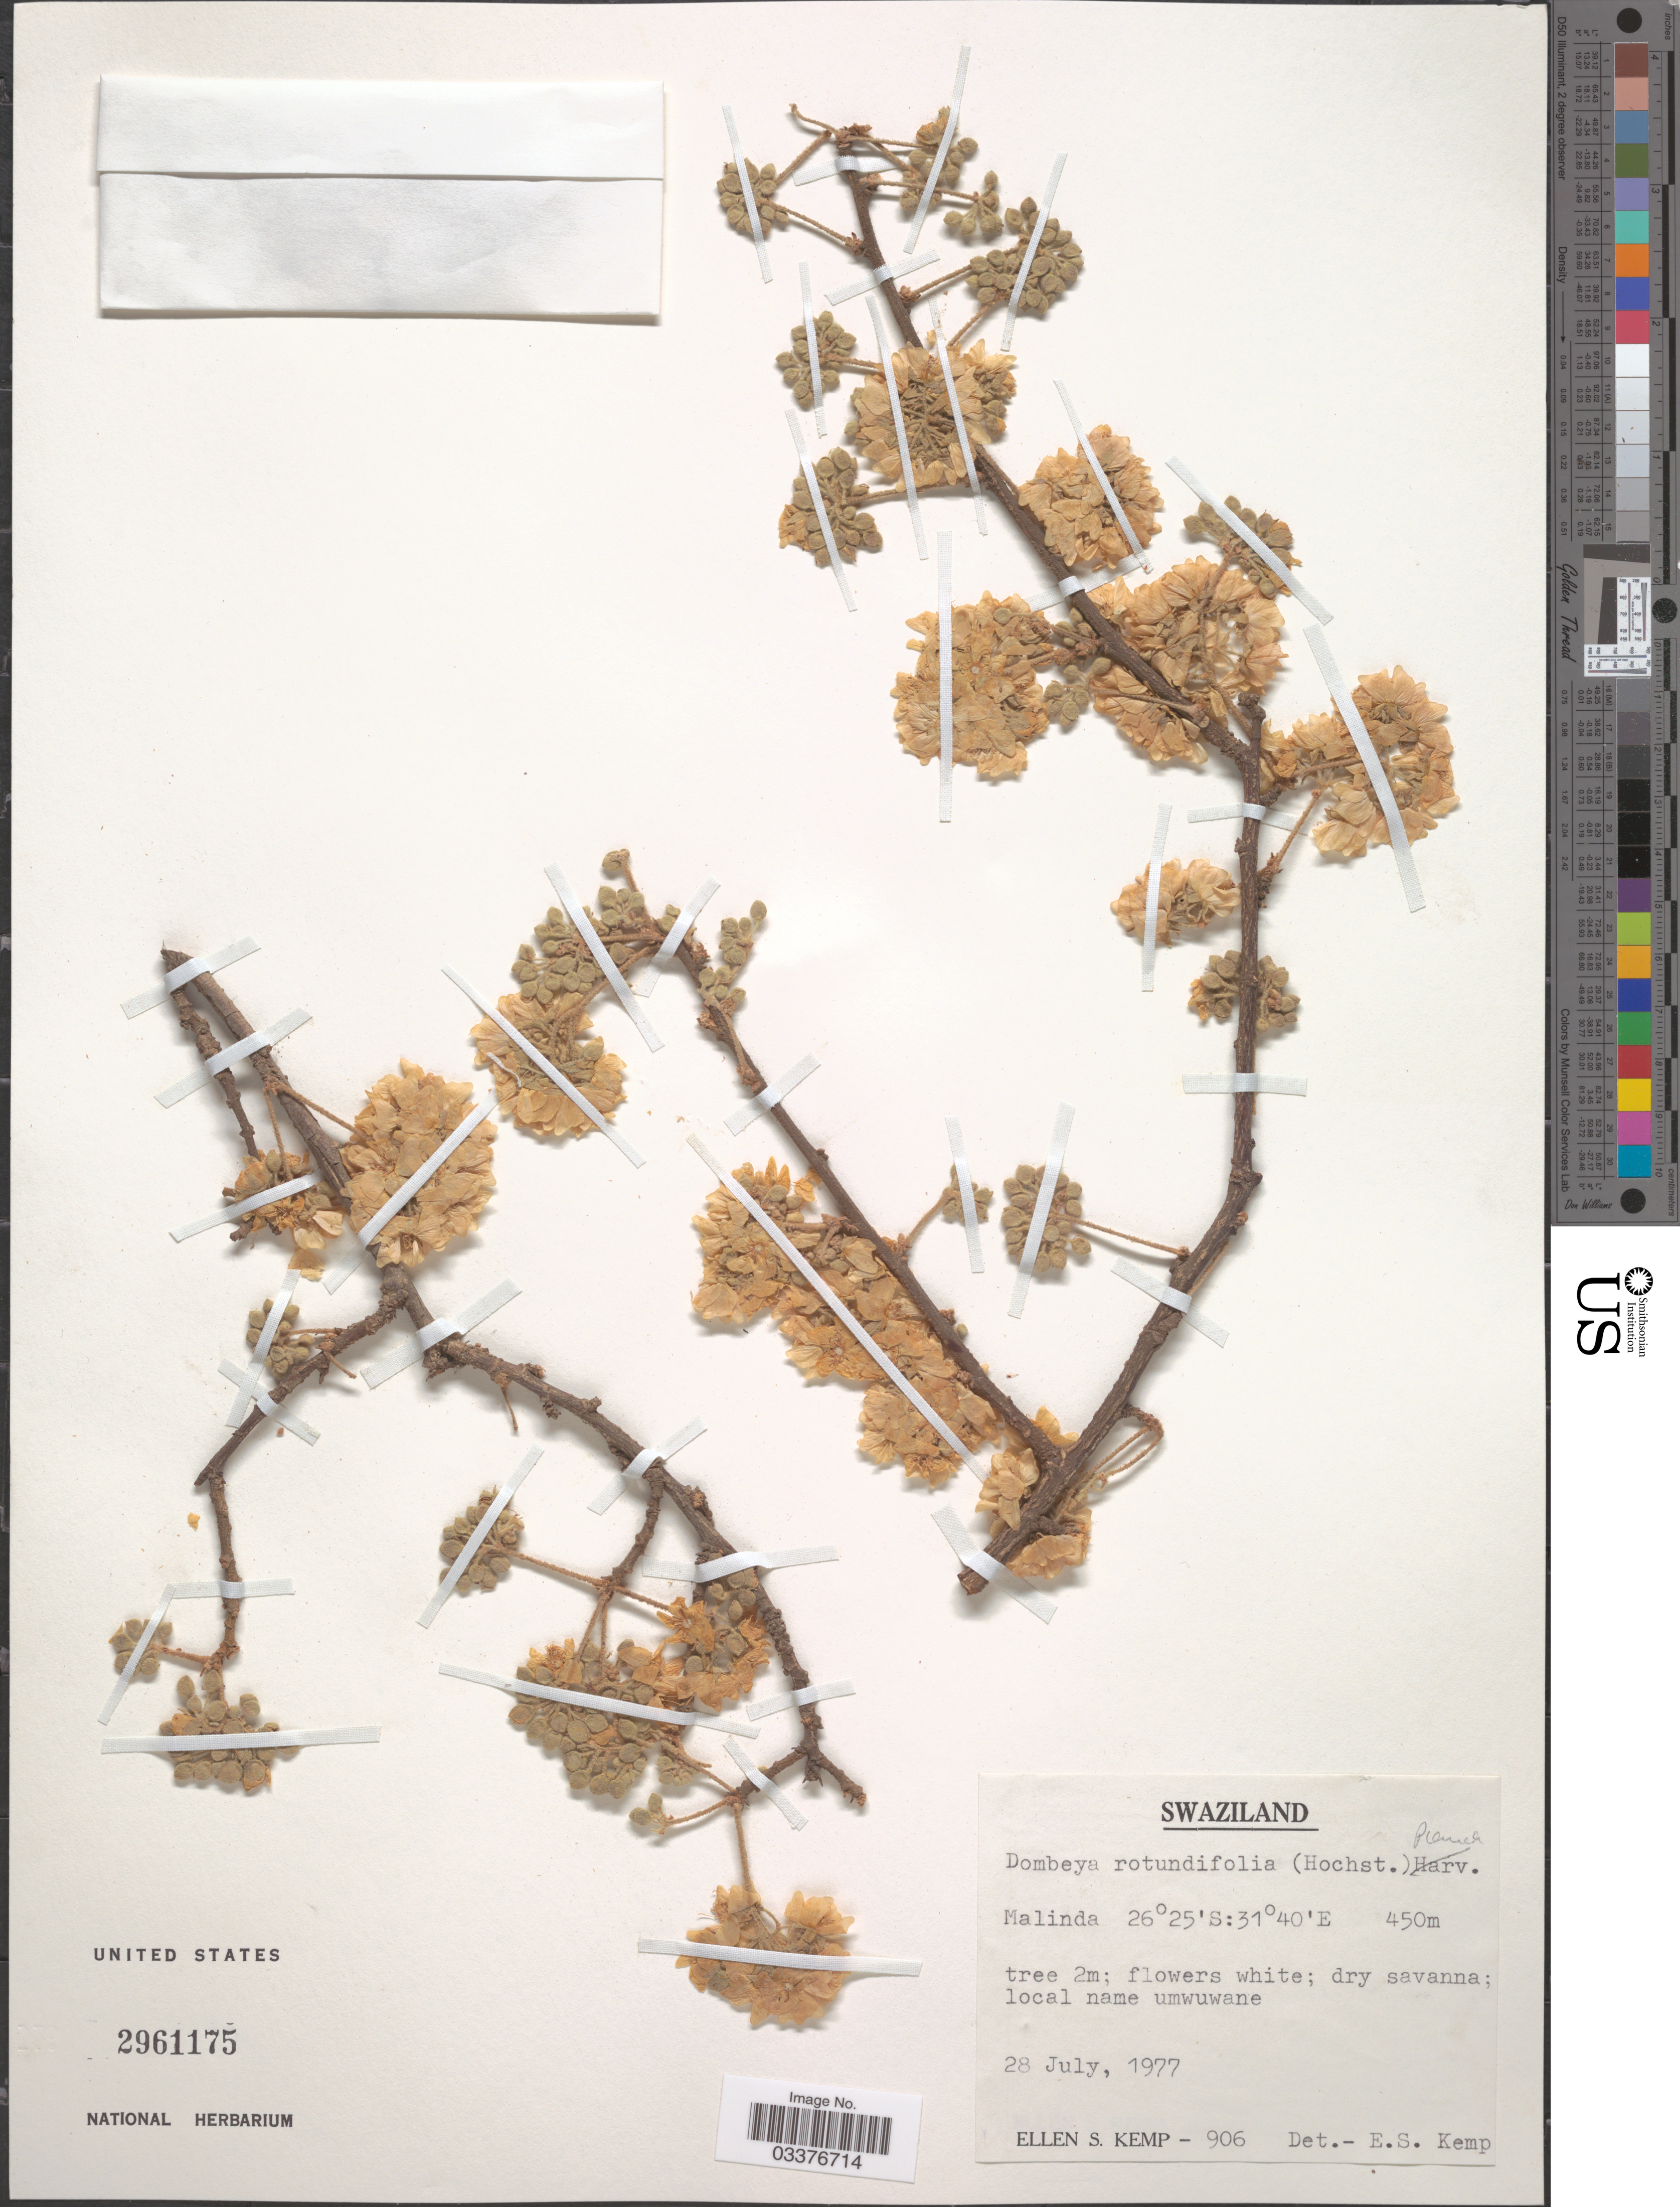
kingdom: Plantae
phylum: Tracheophyta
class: Magnoliopsida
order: Malvales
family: Malvaceae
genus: Dombeya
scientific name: Dombeya rotundifolia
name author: (Hochst.) Planch.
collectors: E. S. Kemp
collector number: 906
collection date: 1977-07-28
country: Eswatini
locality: Malinda.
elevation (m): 450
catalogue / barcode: US 2961175